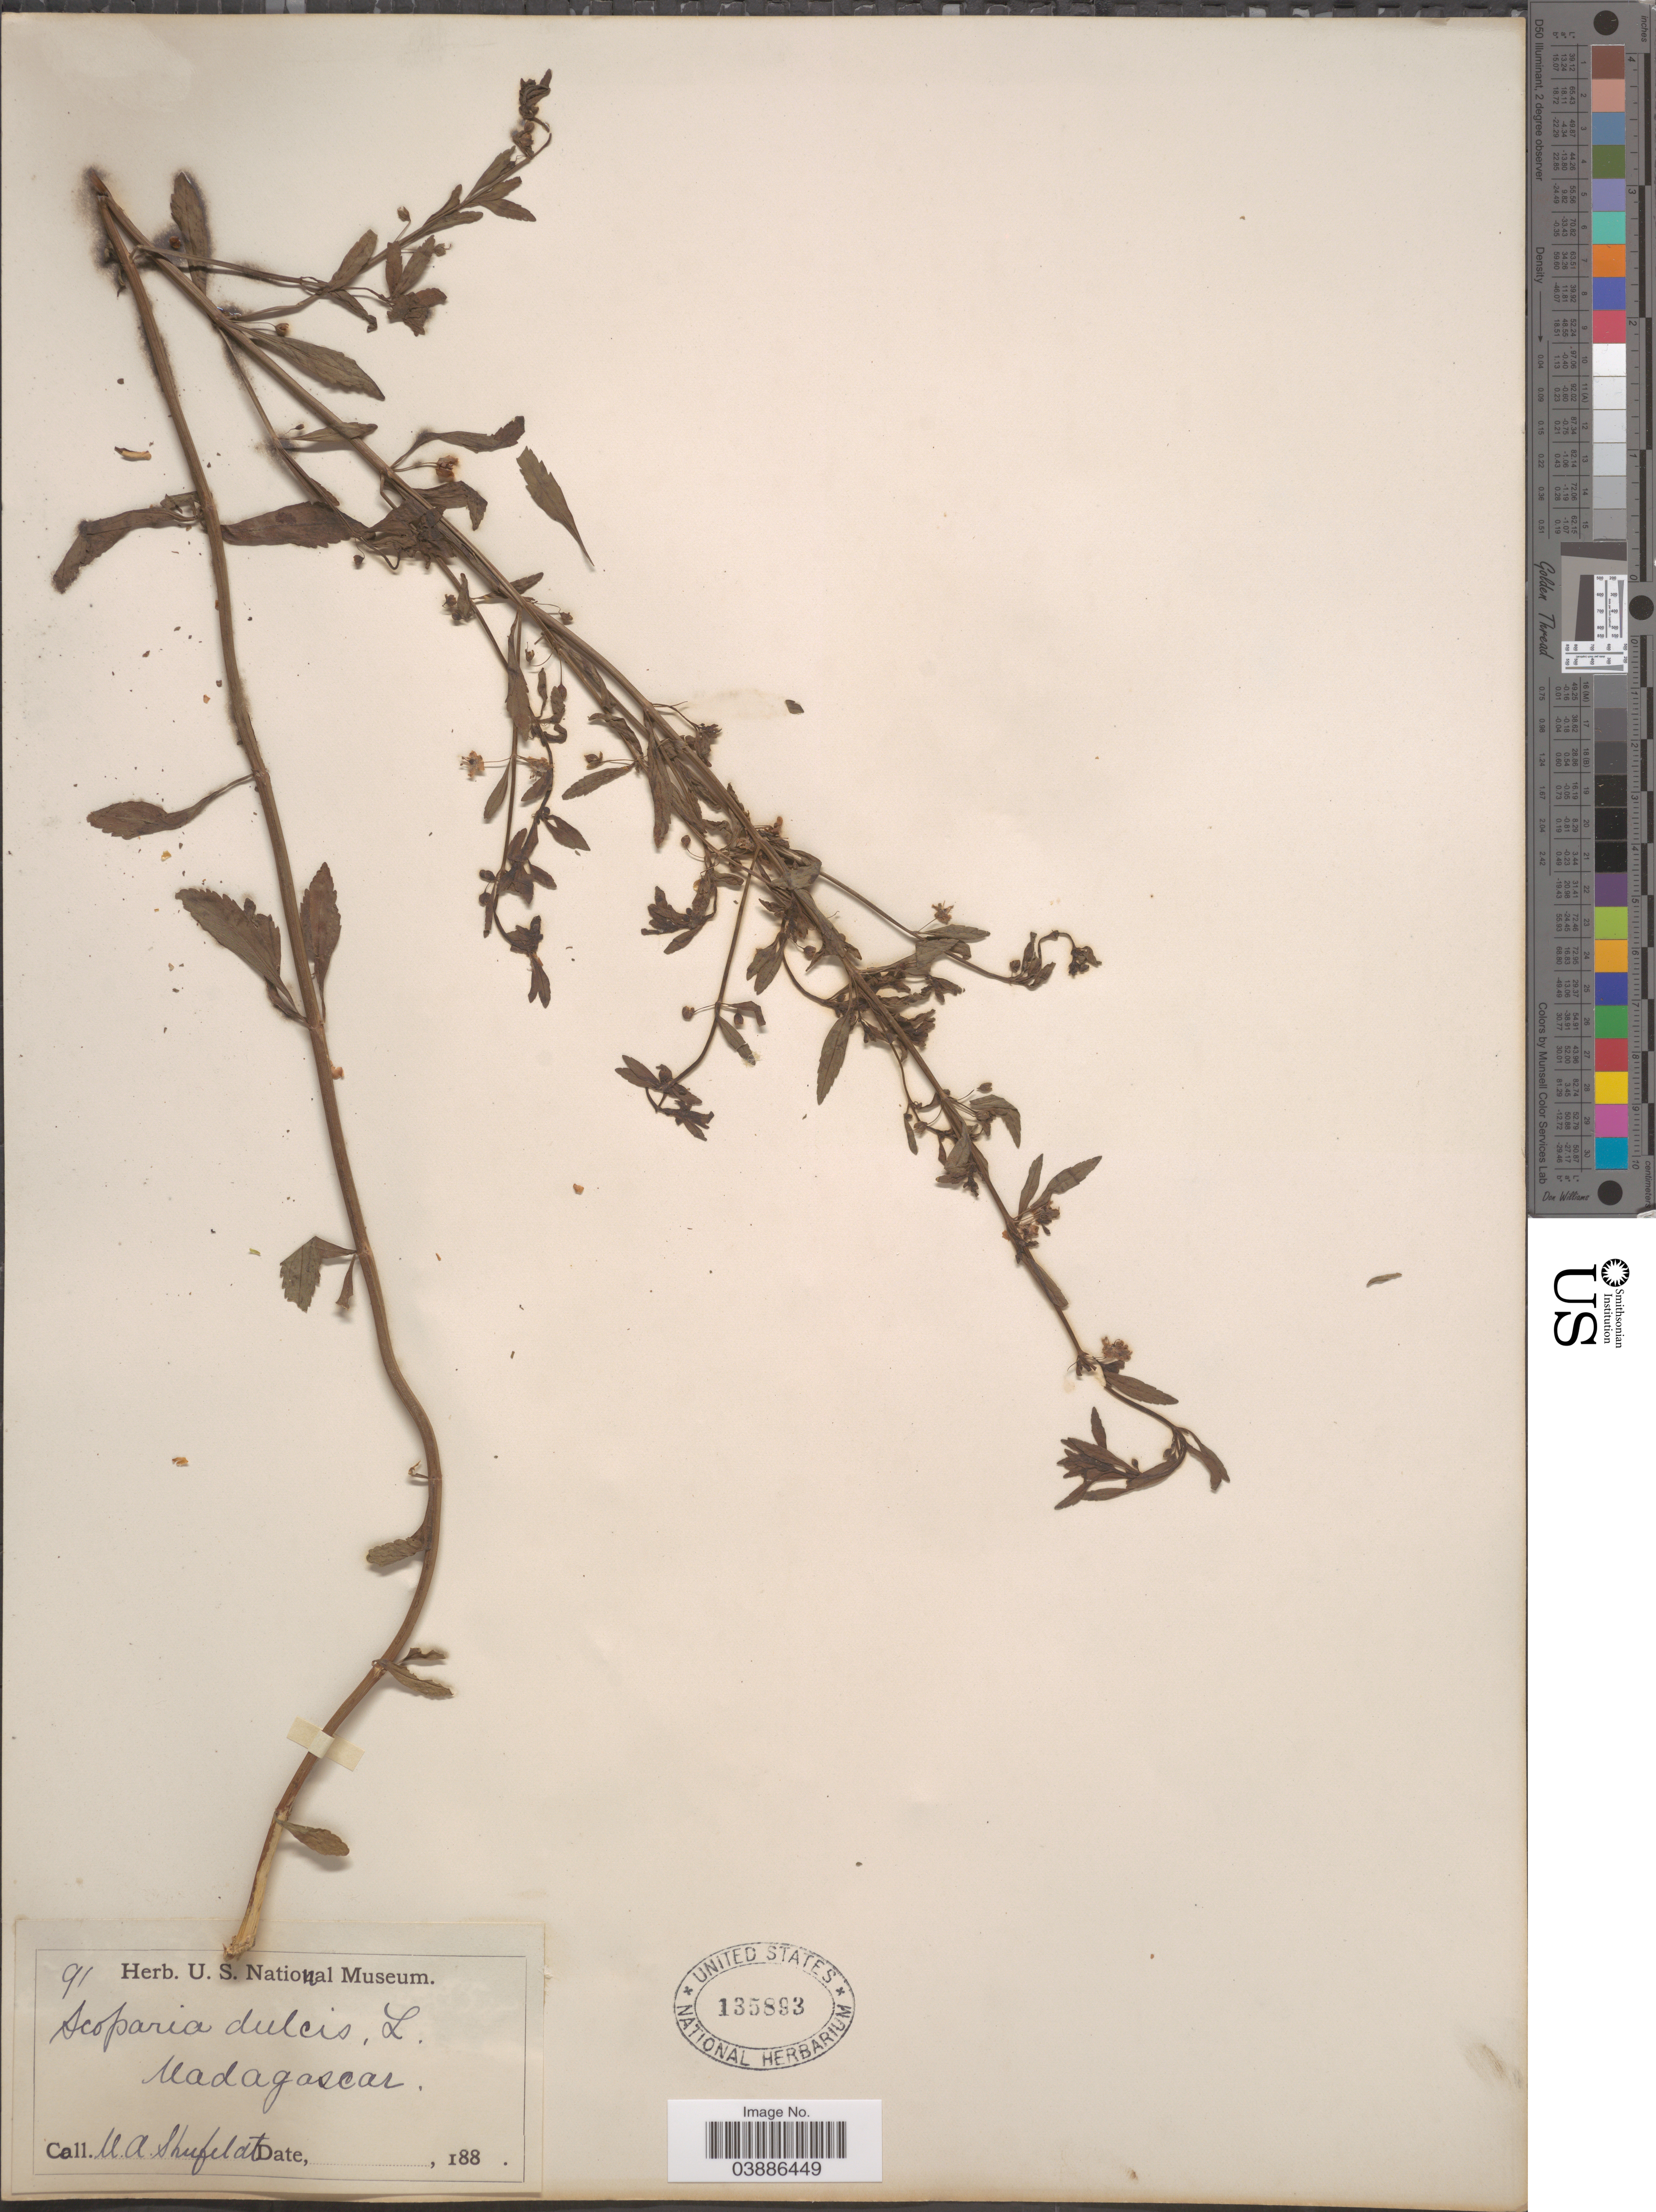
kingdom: Plantae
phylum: Tracheophyta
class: Magnoliopsida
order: Lamiales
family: Plantaginaceae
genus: Scoparia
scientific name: Scoparia dulcis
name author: L.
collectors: U. Shufelat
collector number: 91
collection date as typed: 188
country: Madagascar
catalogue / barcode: US 135893